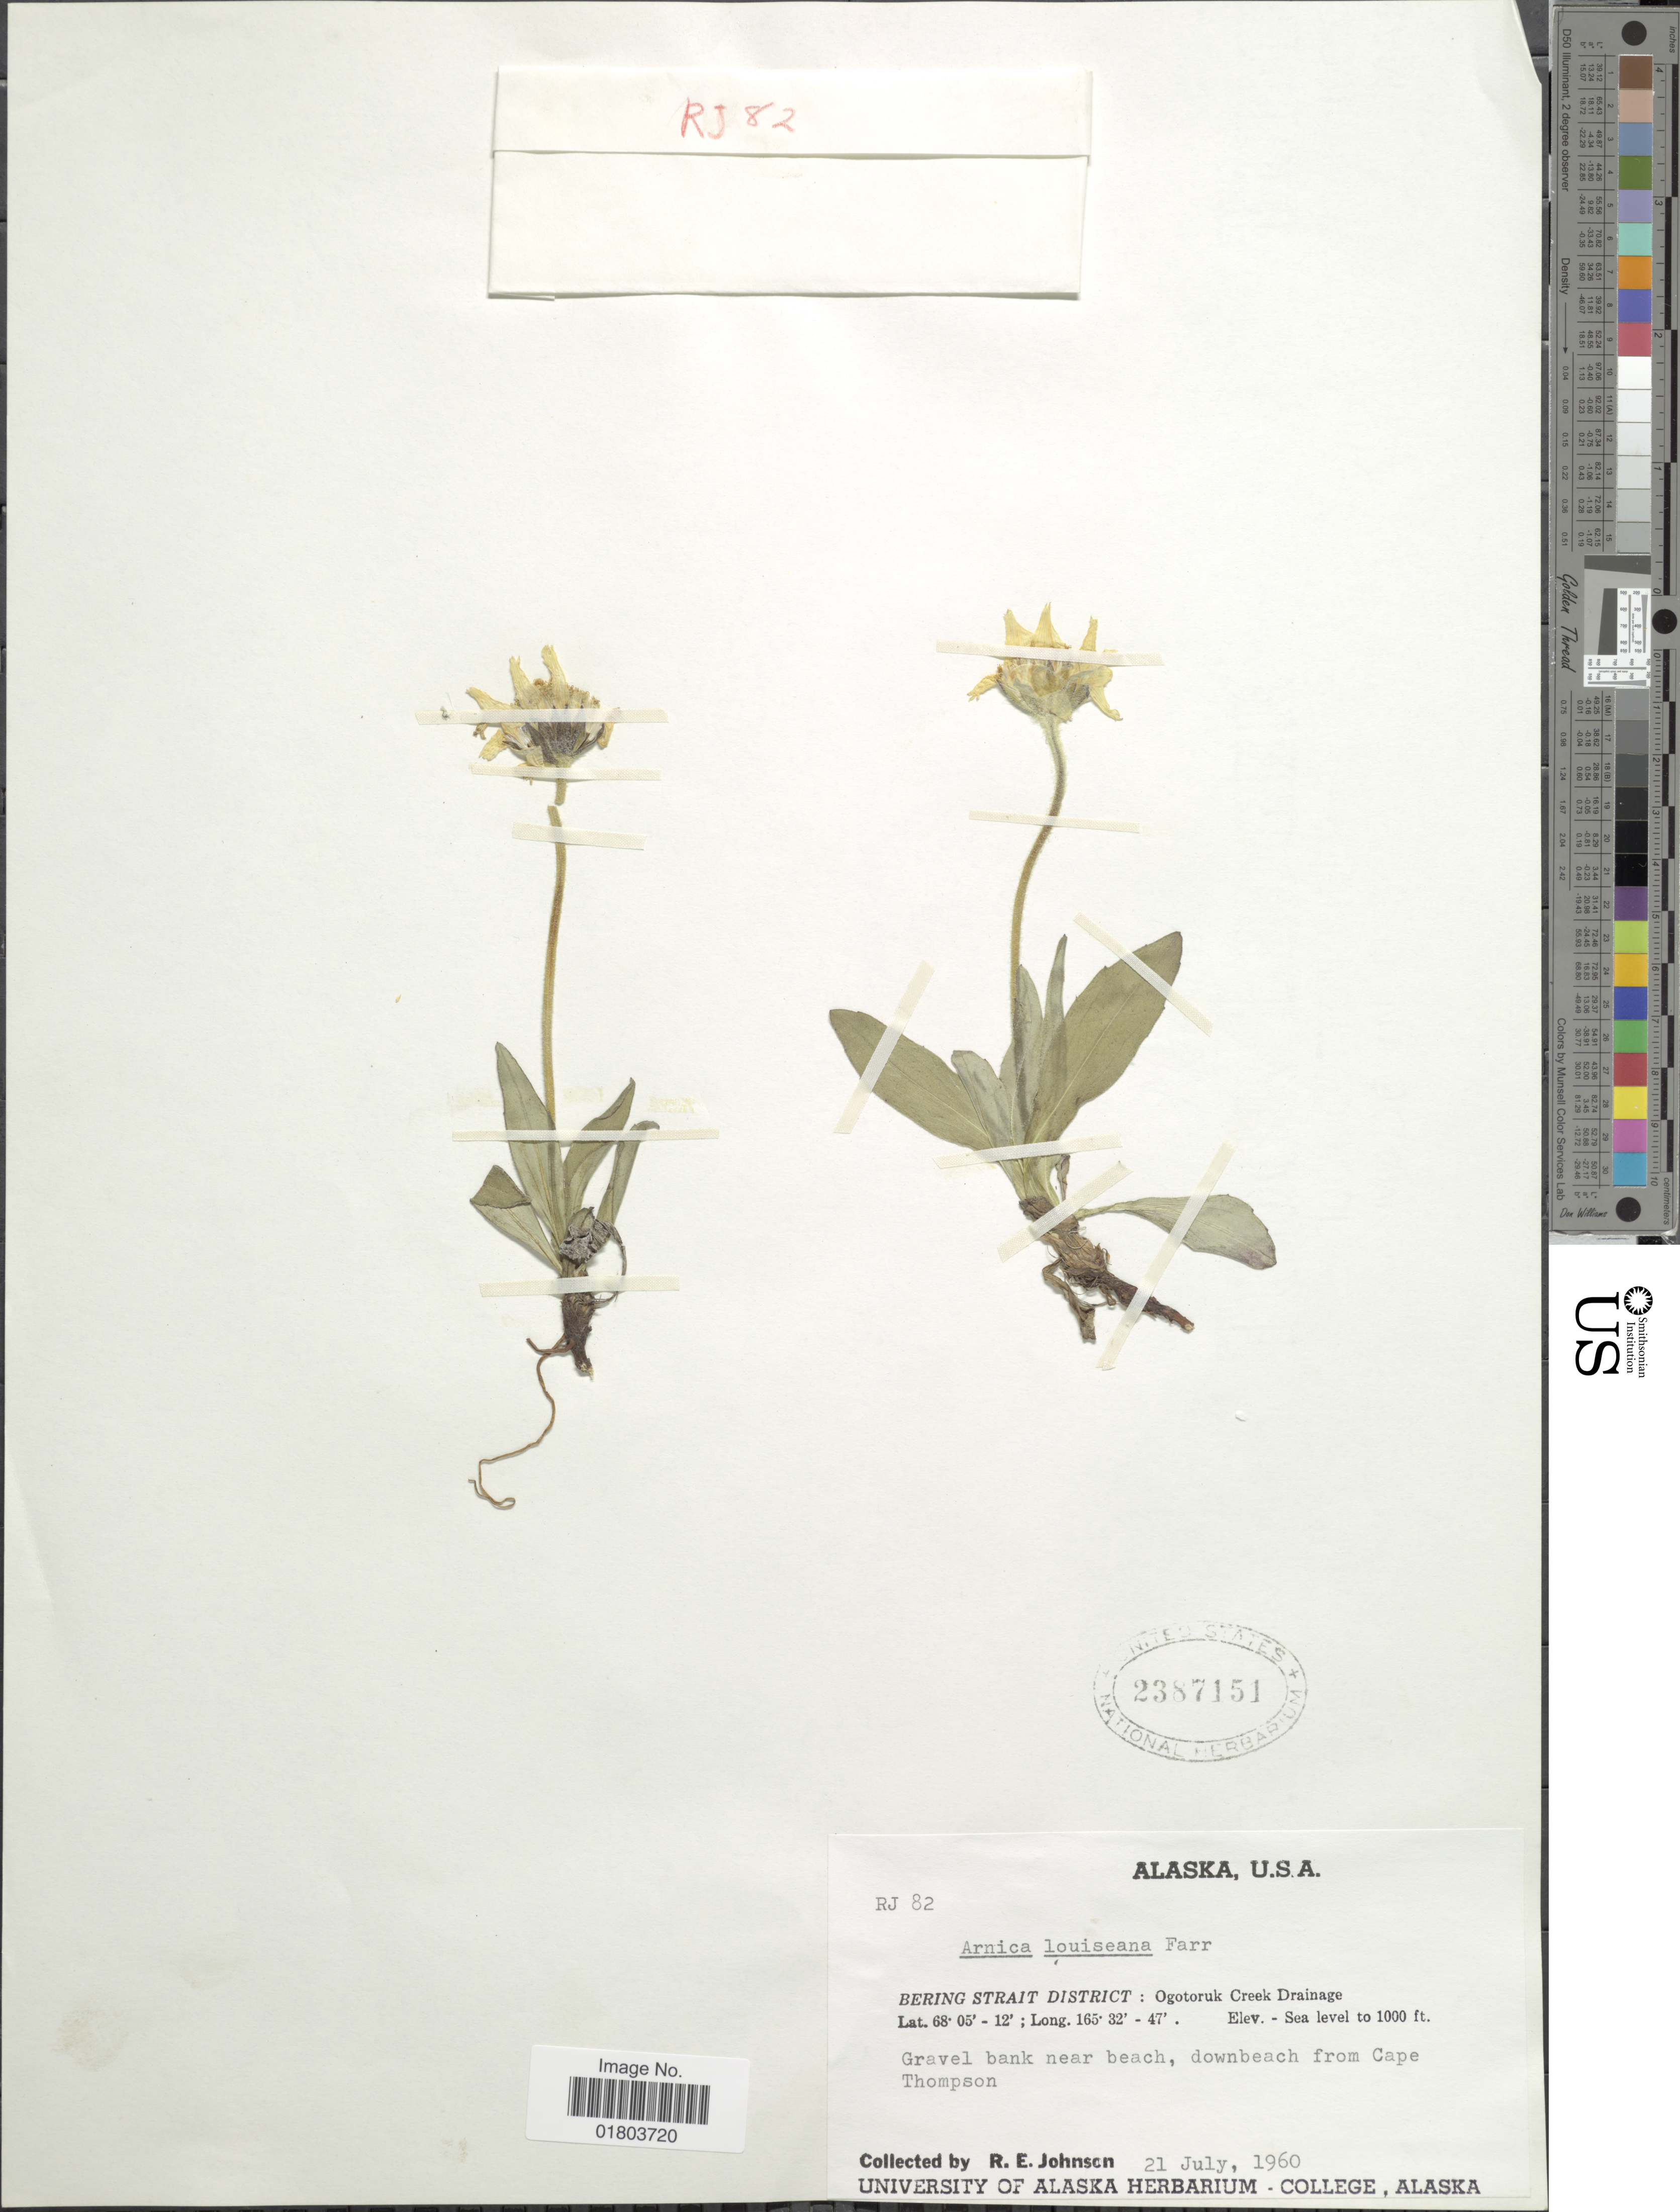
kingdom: Plantae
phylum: Tracheophyta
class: Magnoliopsida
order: Asterales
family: Asteraceae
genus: Arnica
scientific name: Arnica louiseana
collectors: R. Johnson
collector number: RJ 82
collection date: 1960-07-21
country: United States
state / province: Alaska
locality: Bering Strait DistrictL Ogotoruk Creek Drainage, Gravel bank near beach, downbeach from Cape Thompson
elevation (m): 305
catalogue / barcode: US 2387151